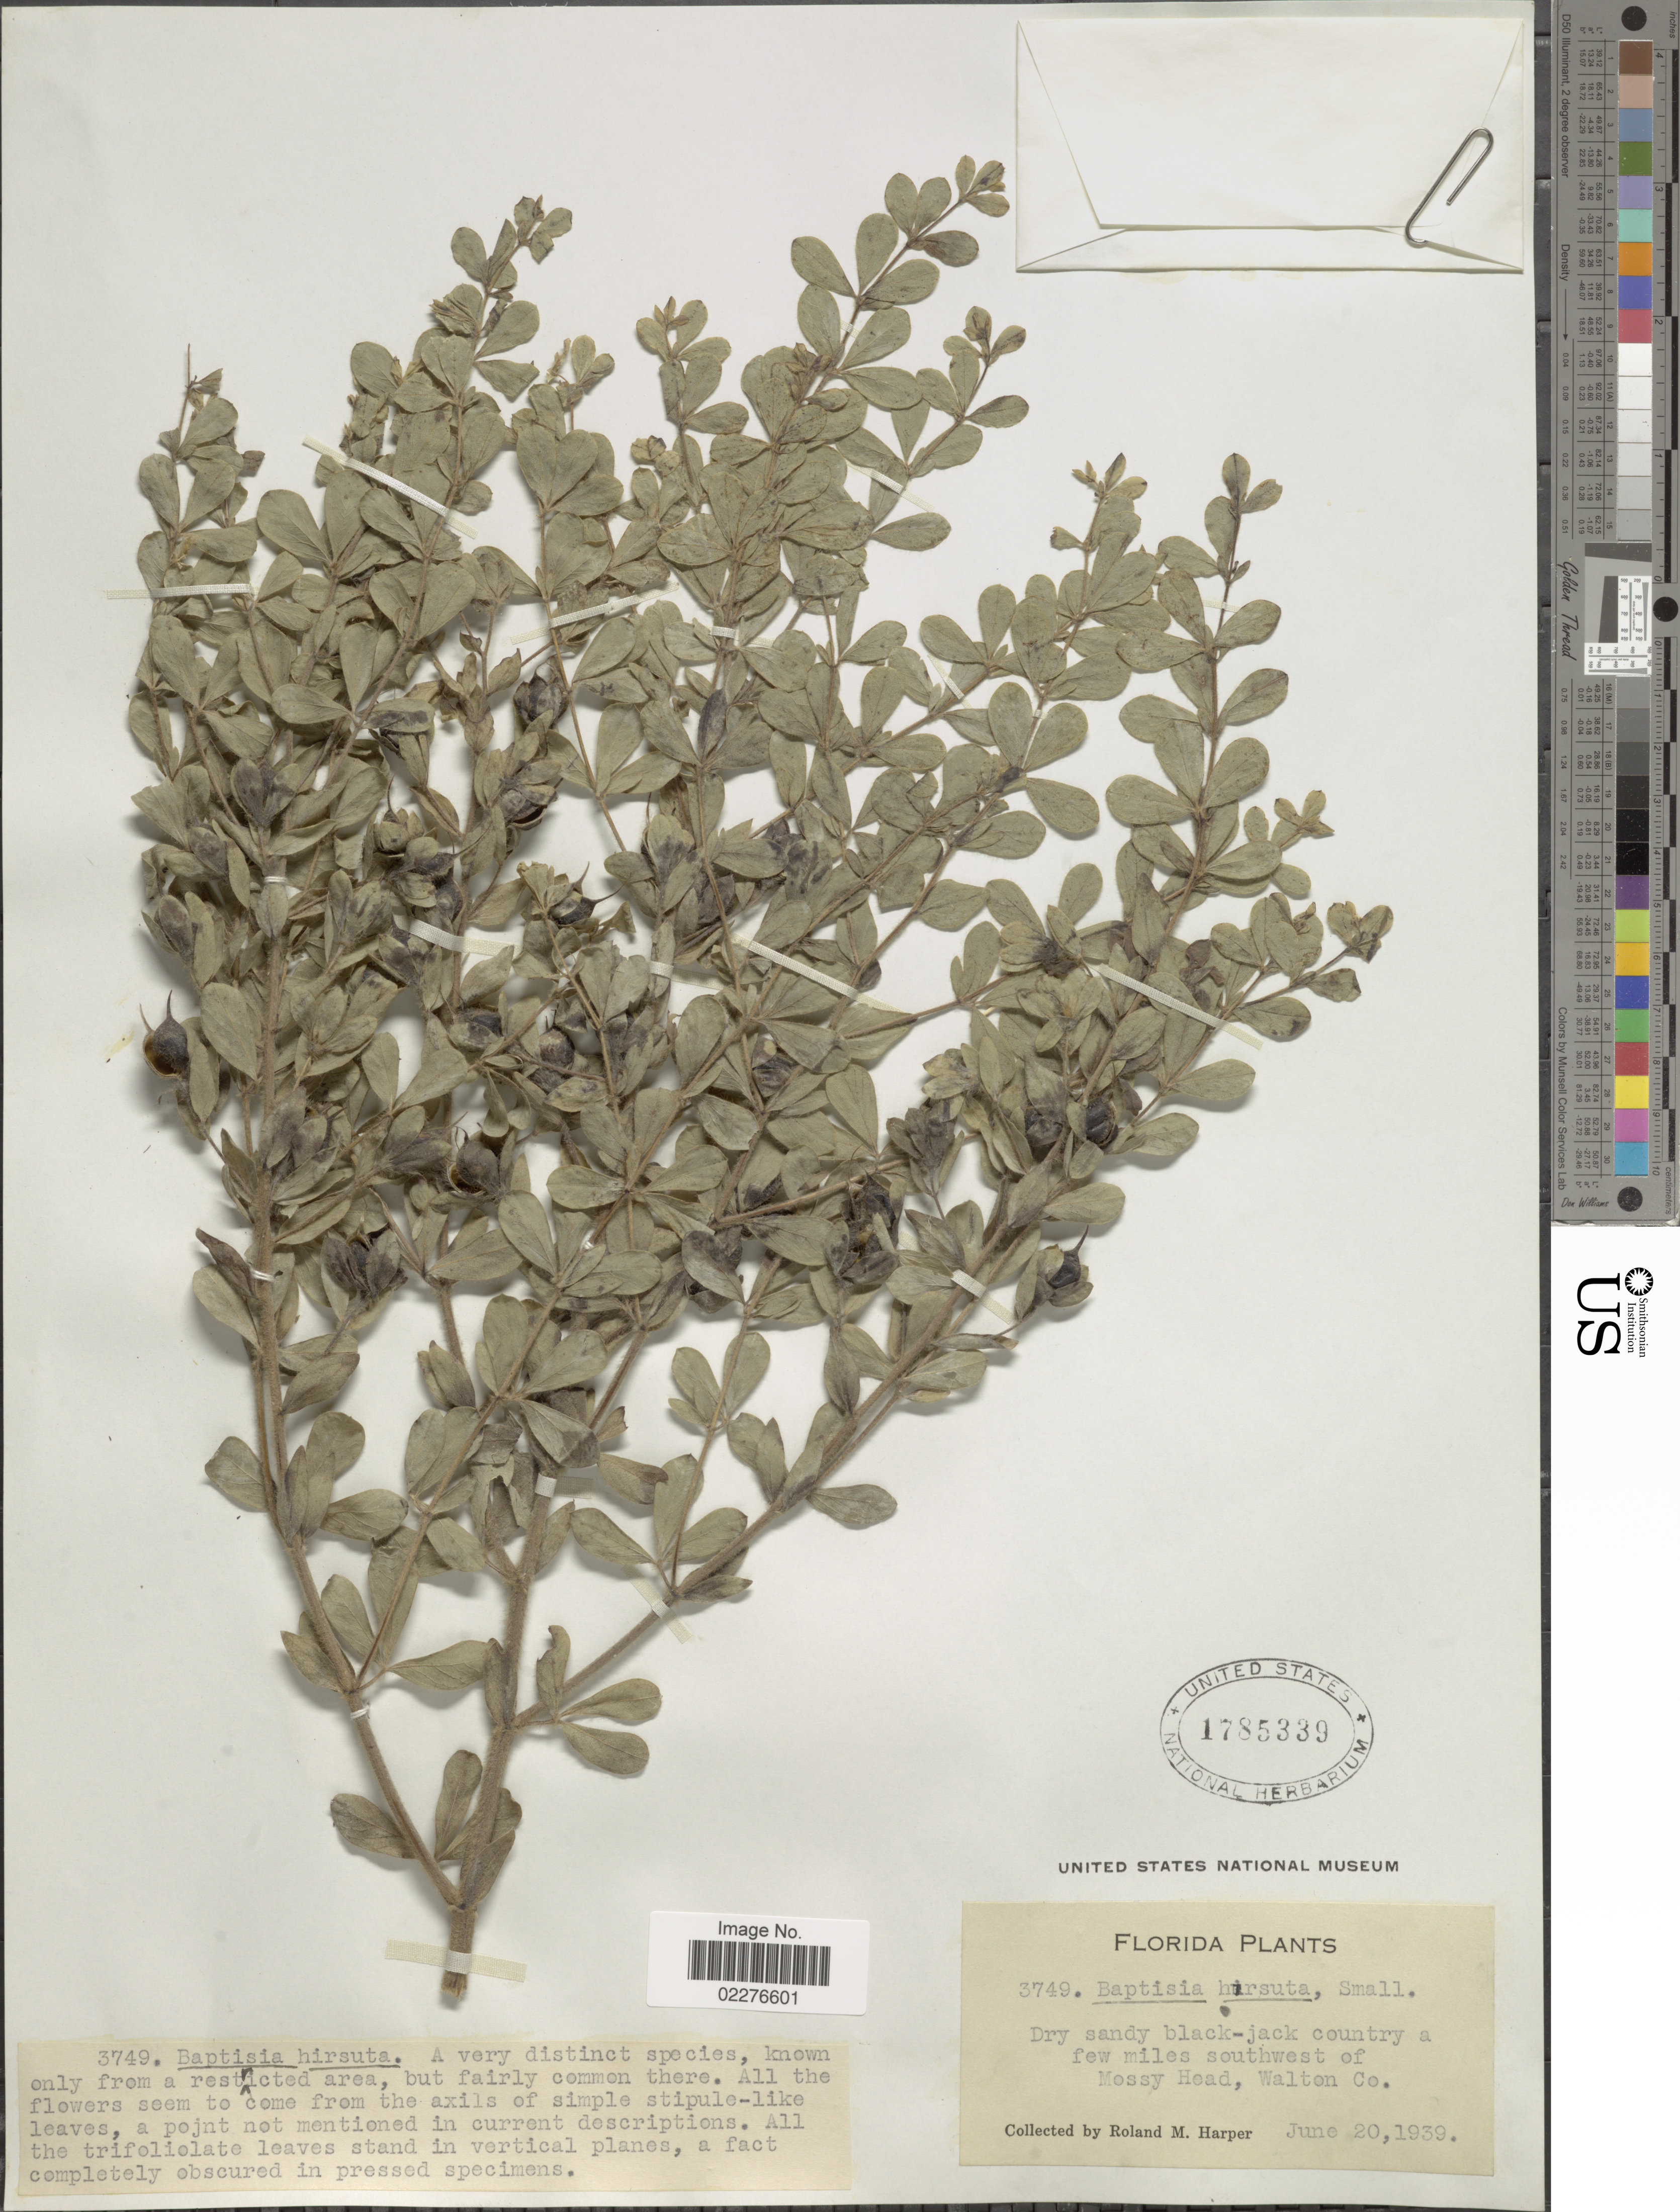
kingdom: Plantae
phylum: Tracheophyta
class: Magnoliopsida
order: Fabales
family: Fabaceae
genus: Baptisia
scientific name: Baptisia hirsuta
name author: Small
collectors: R. M. Harper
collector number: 3749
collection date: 1939-06-20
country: United States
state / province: Florida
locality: Dry sandy black-jack country a few miles southwest of Mossy Head, Walton Co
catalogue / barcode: US 1785339